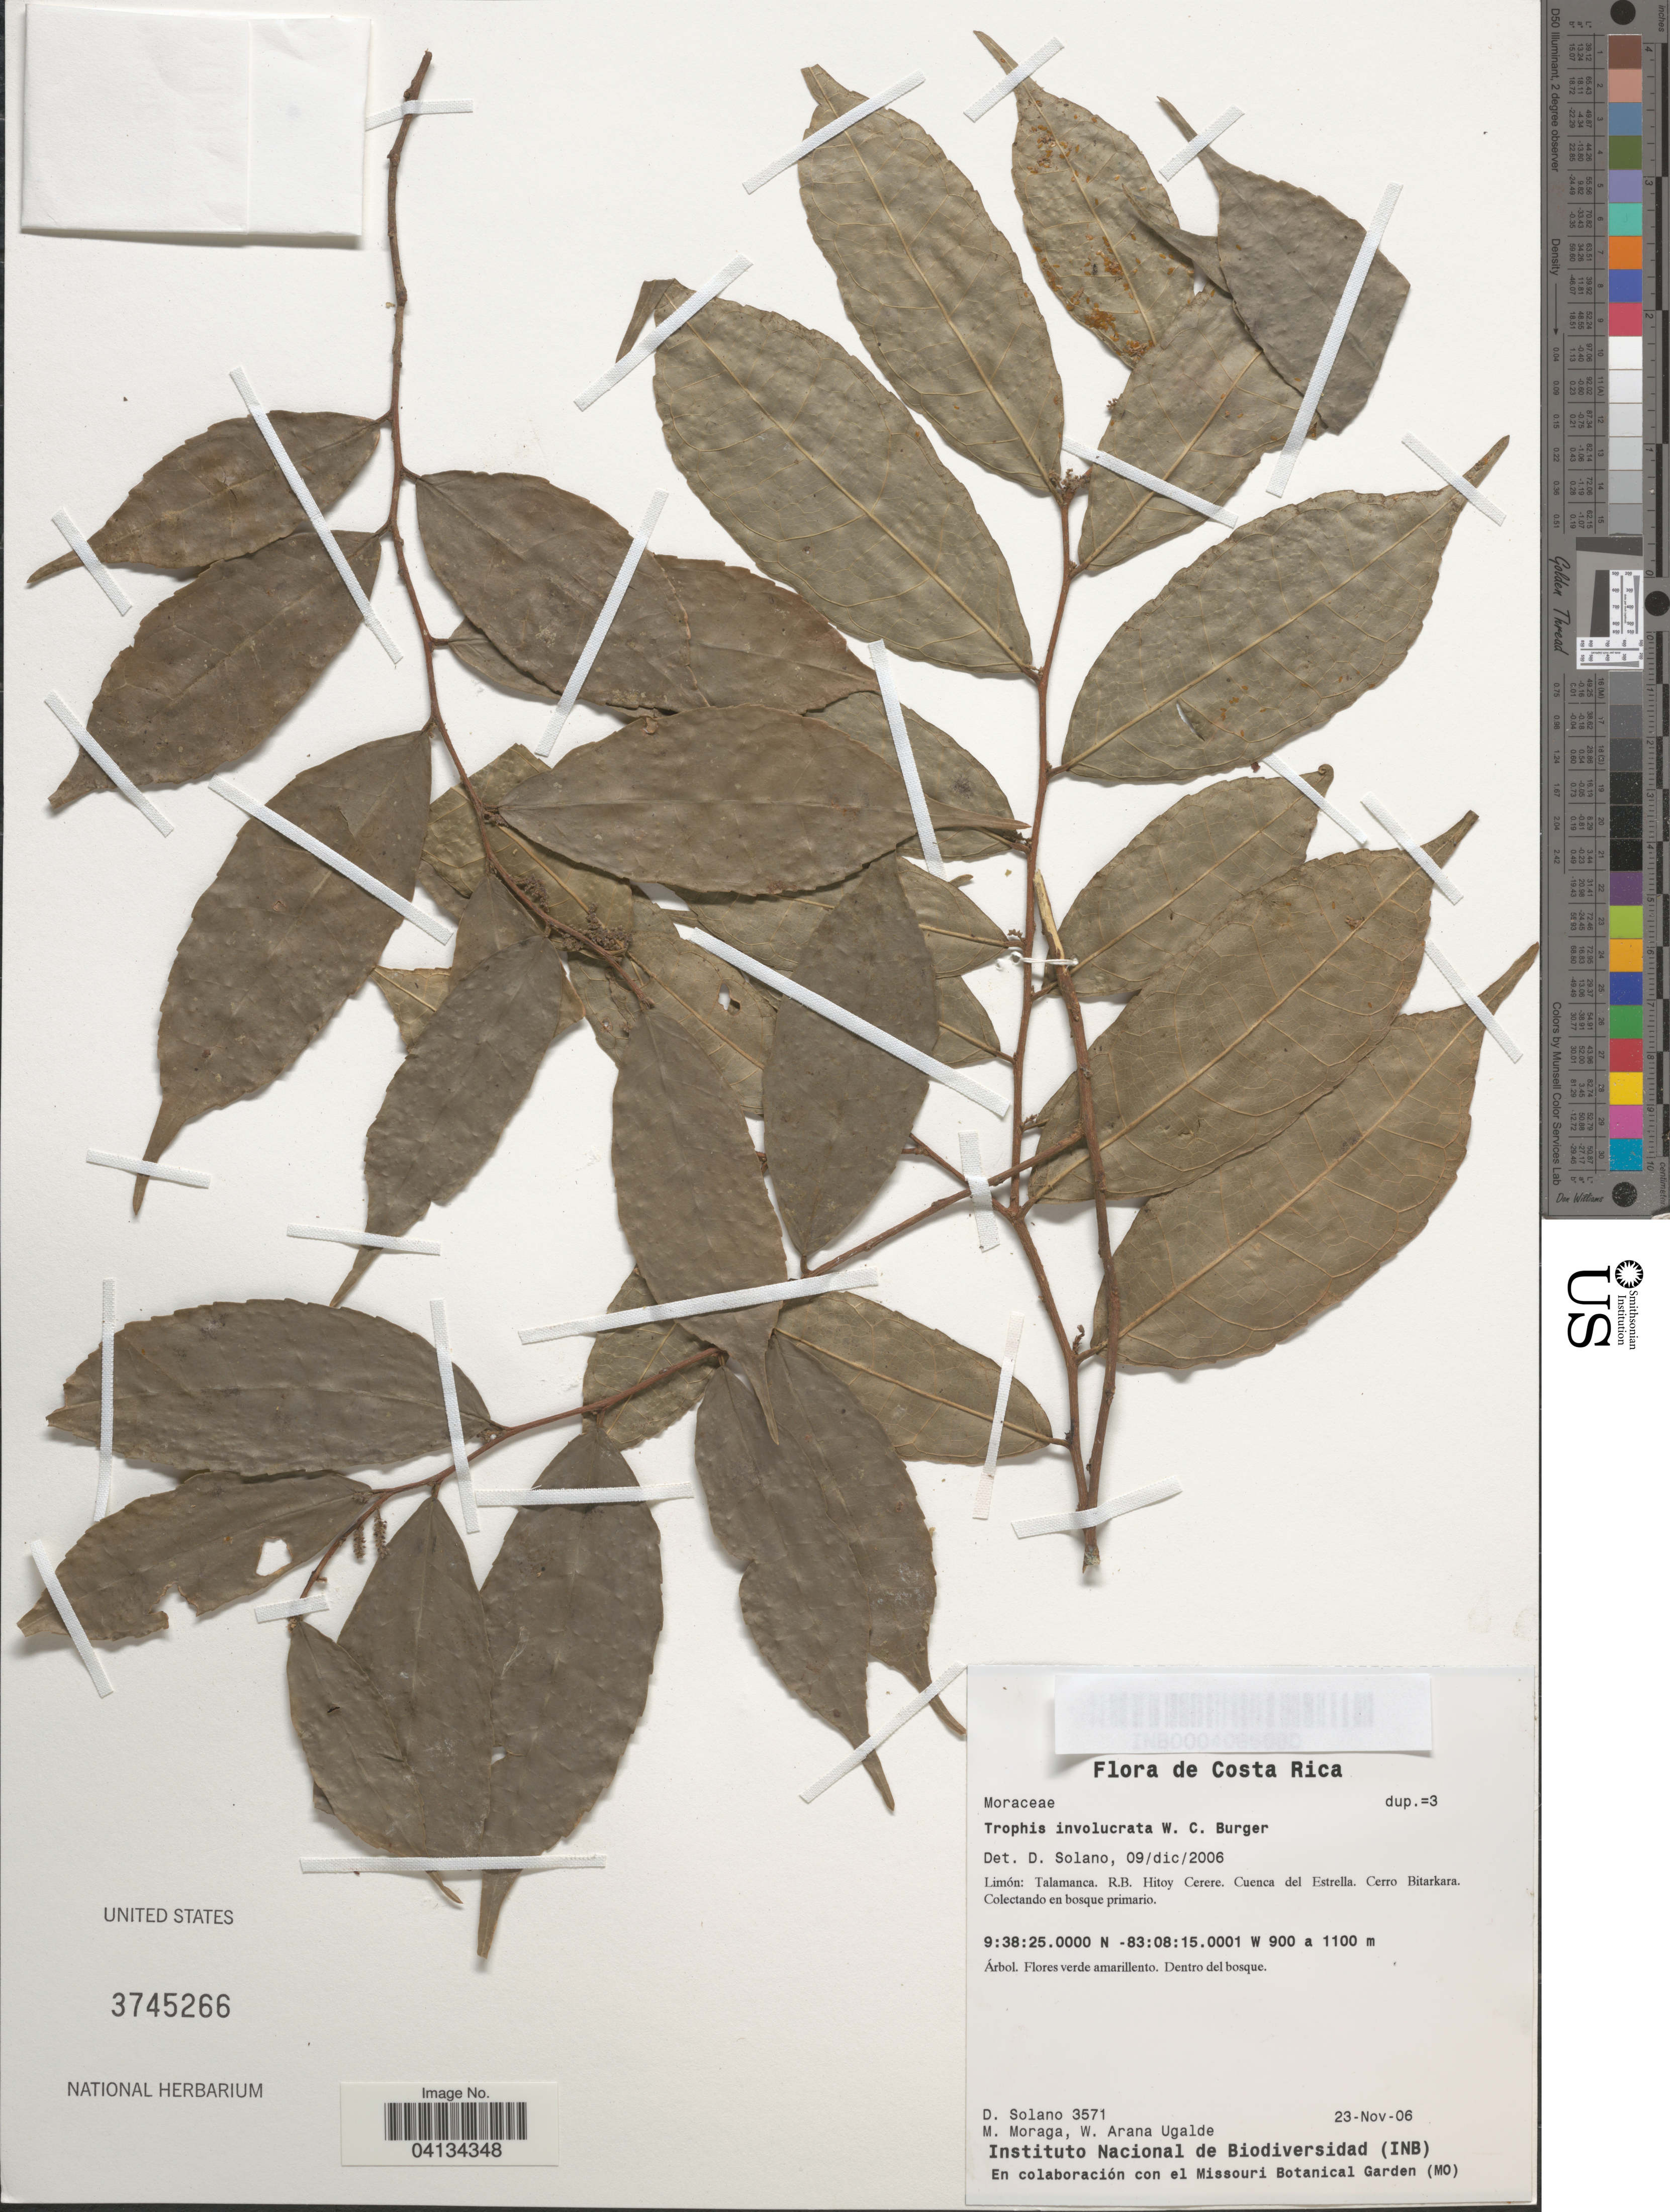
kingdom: Plantae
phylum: Tracheophyta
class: Magnoliopsida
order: Rosales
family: Moraceae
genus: Trophis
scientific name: Trophis involucrata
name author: W.C. Burger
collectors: D. Solano, M. Moraga & W. Arana Ugalde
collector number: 3571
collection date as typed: Transcribed d/m/y: 23/11/6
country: Costa Rica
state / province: Limón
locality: Talamanca. R.B. Hotoy Cerere. Cuenca del Estrella. Cerro Bitarkara.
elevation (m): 900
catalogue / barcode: US 3745266